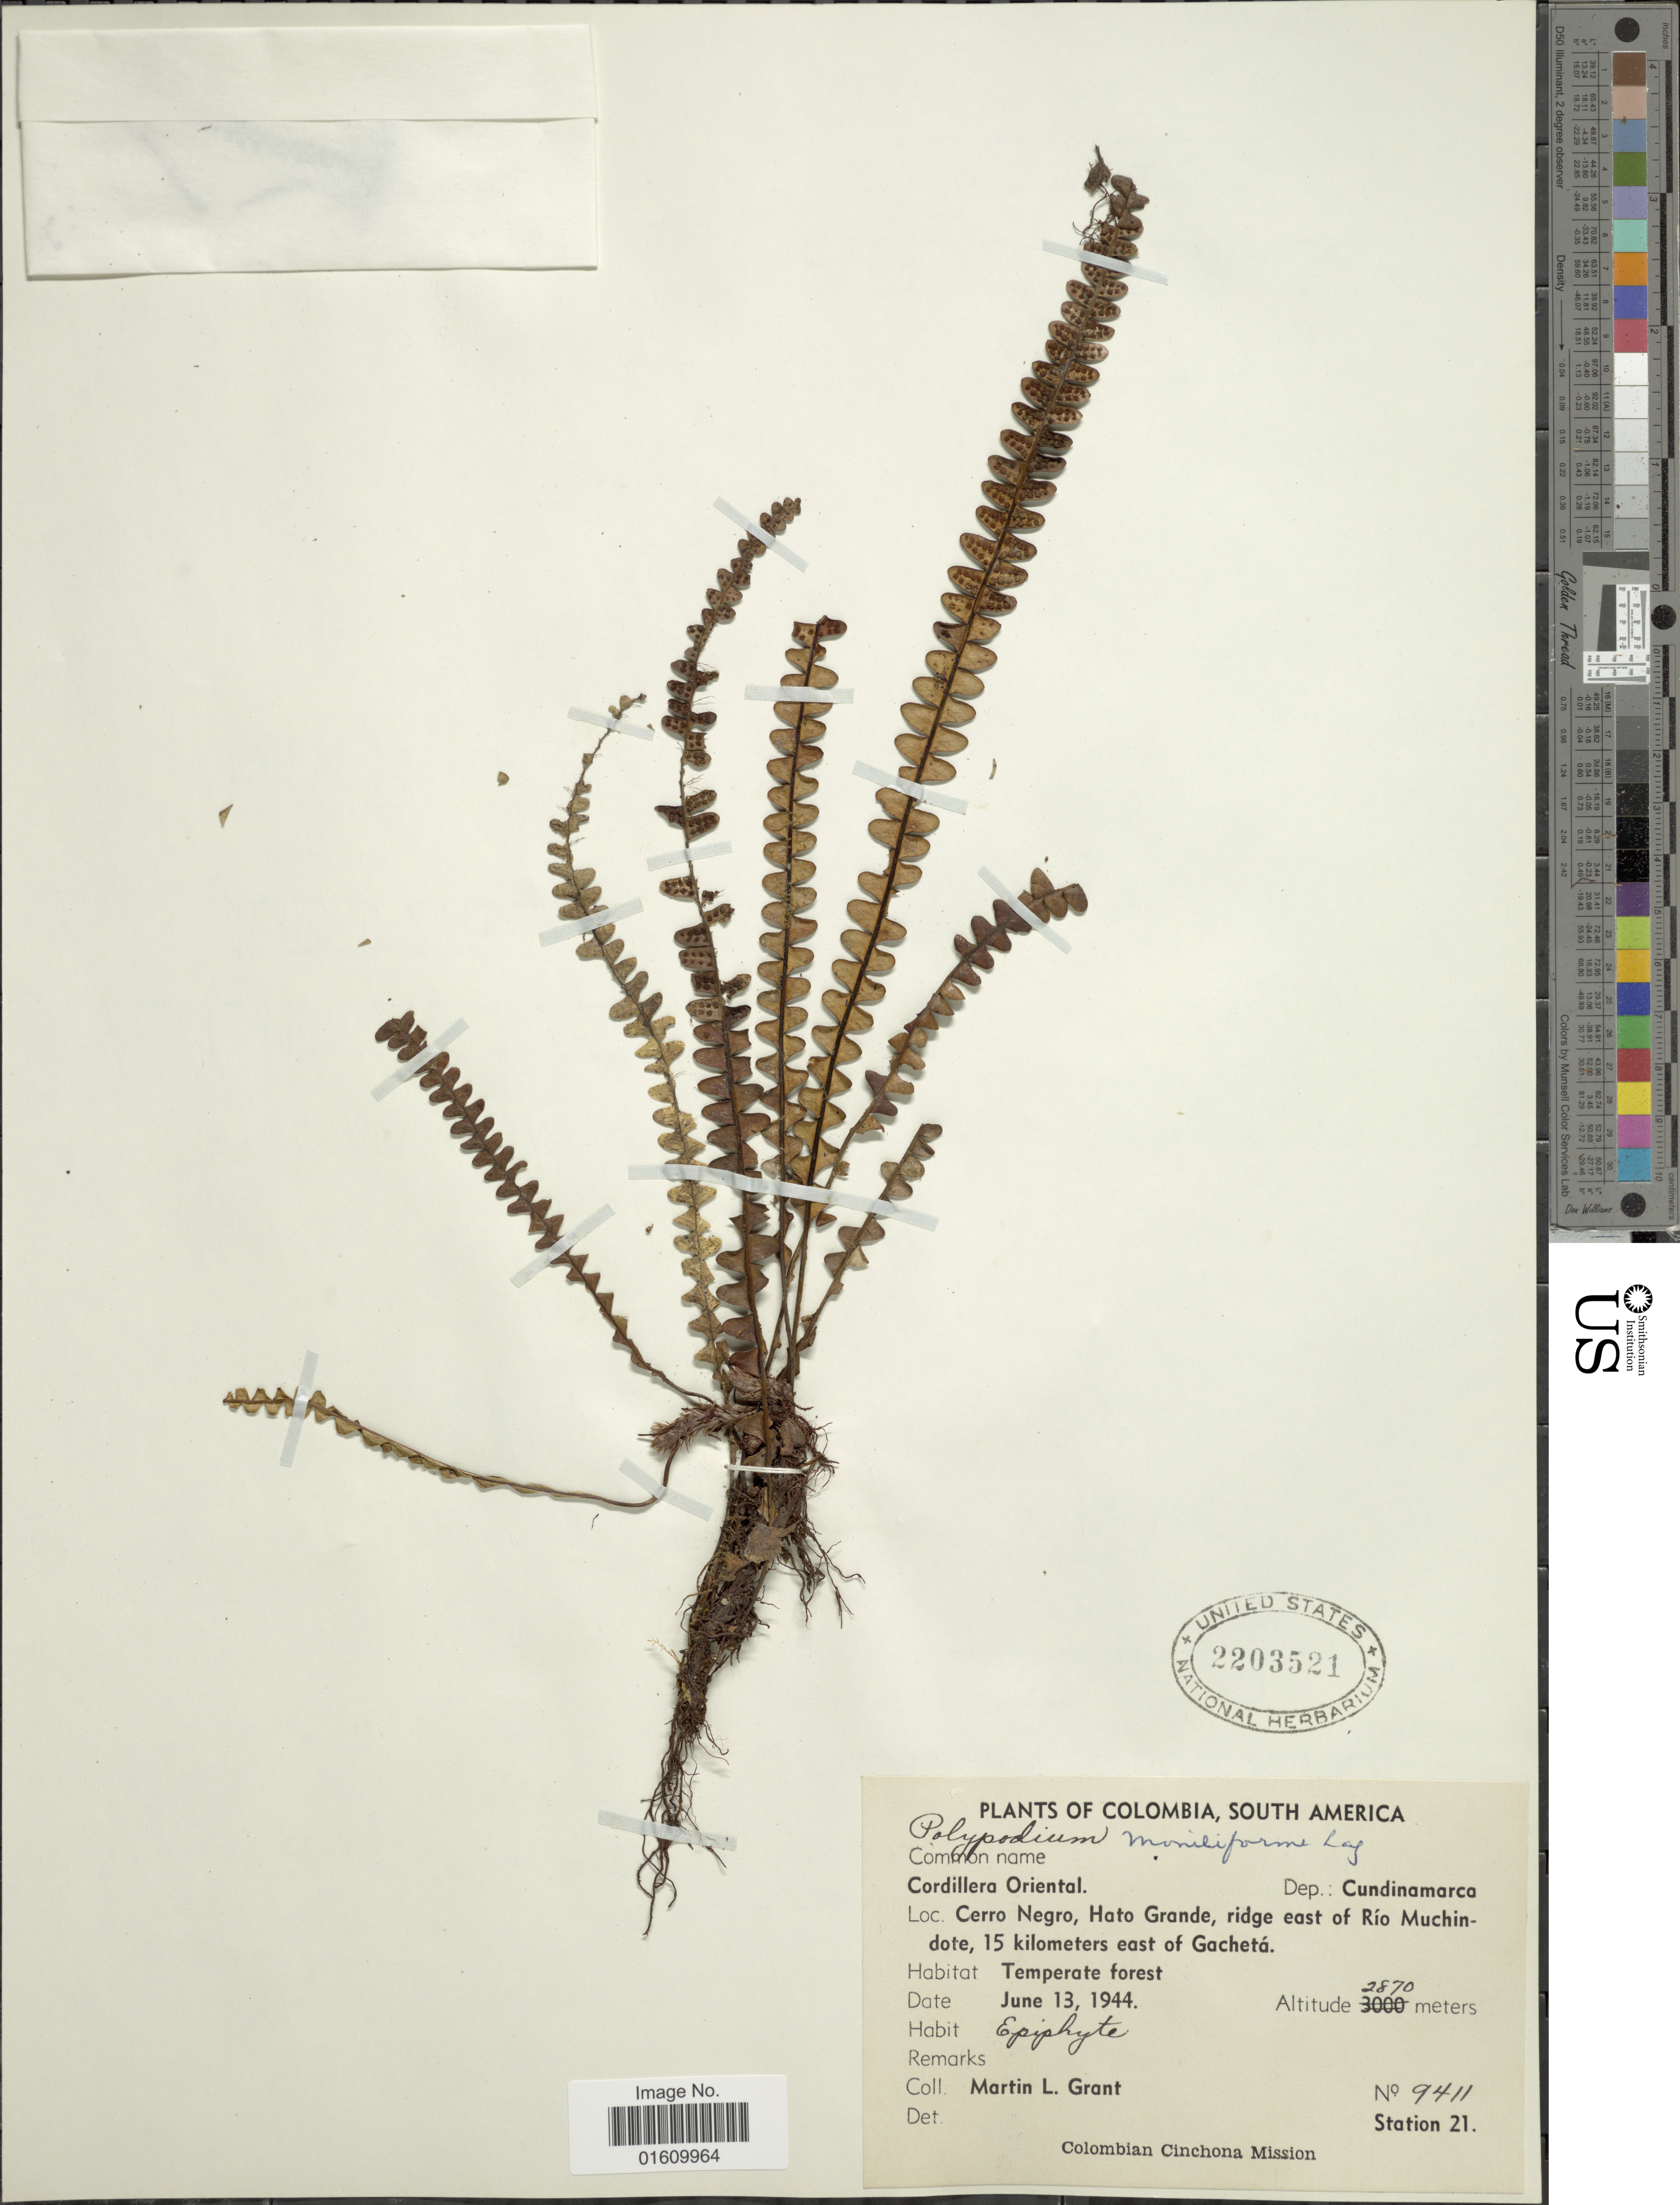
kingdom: Plantae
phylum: Tracheophyta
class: Polypodiopsida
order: Polypodiales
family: Polypodiaceae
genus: Melpomene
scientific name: Melpomene moniliformis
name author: (Lag. ex Sw.) A.R. Sm. & R.C. Moran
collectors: M. L. Grant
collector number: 9411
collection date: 1944-06-13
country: Colombia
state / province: Cundinamarca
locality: Codillera Oriental, Cundinamarca, Cerro Negro, Hato Grande, ridge east of Rio Muchindote, 15 Kilometers east of Gacheta.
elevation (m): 2870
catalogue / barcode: US 2203521